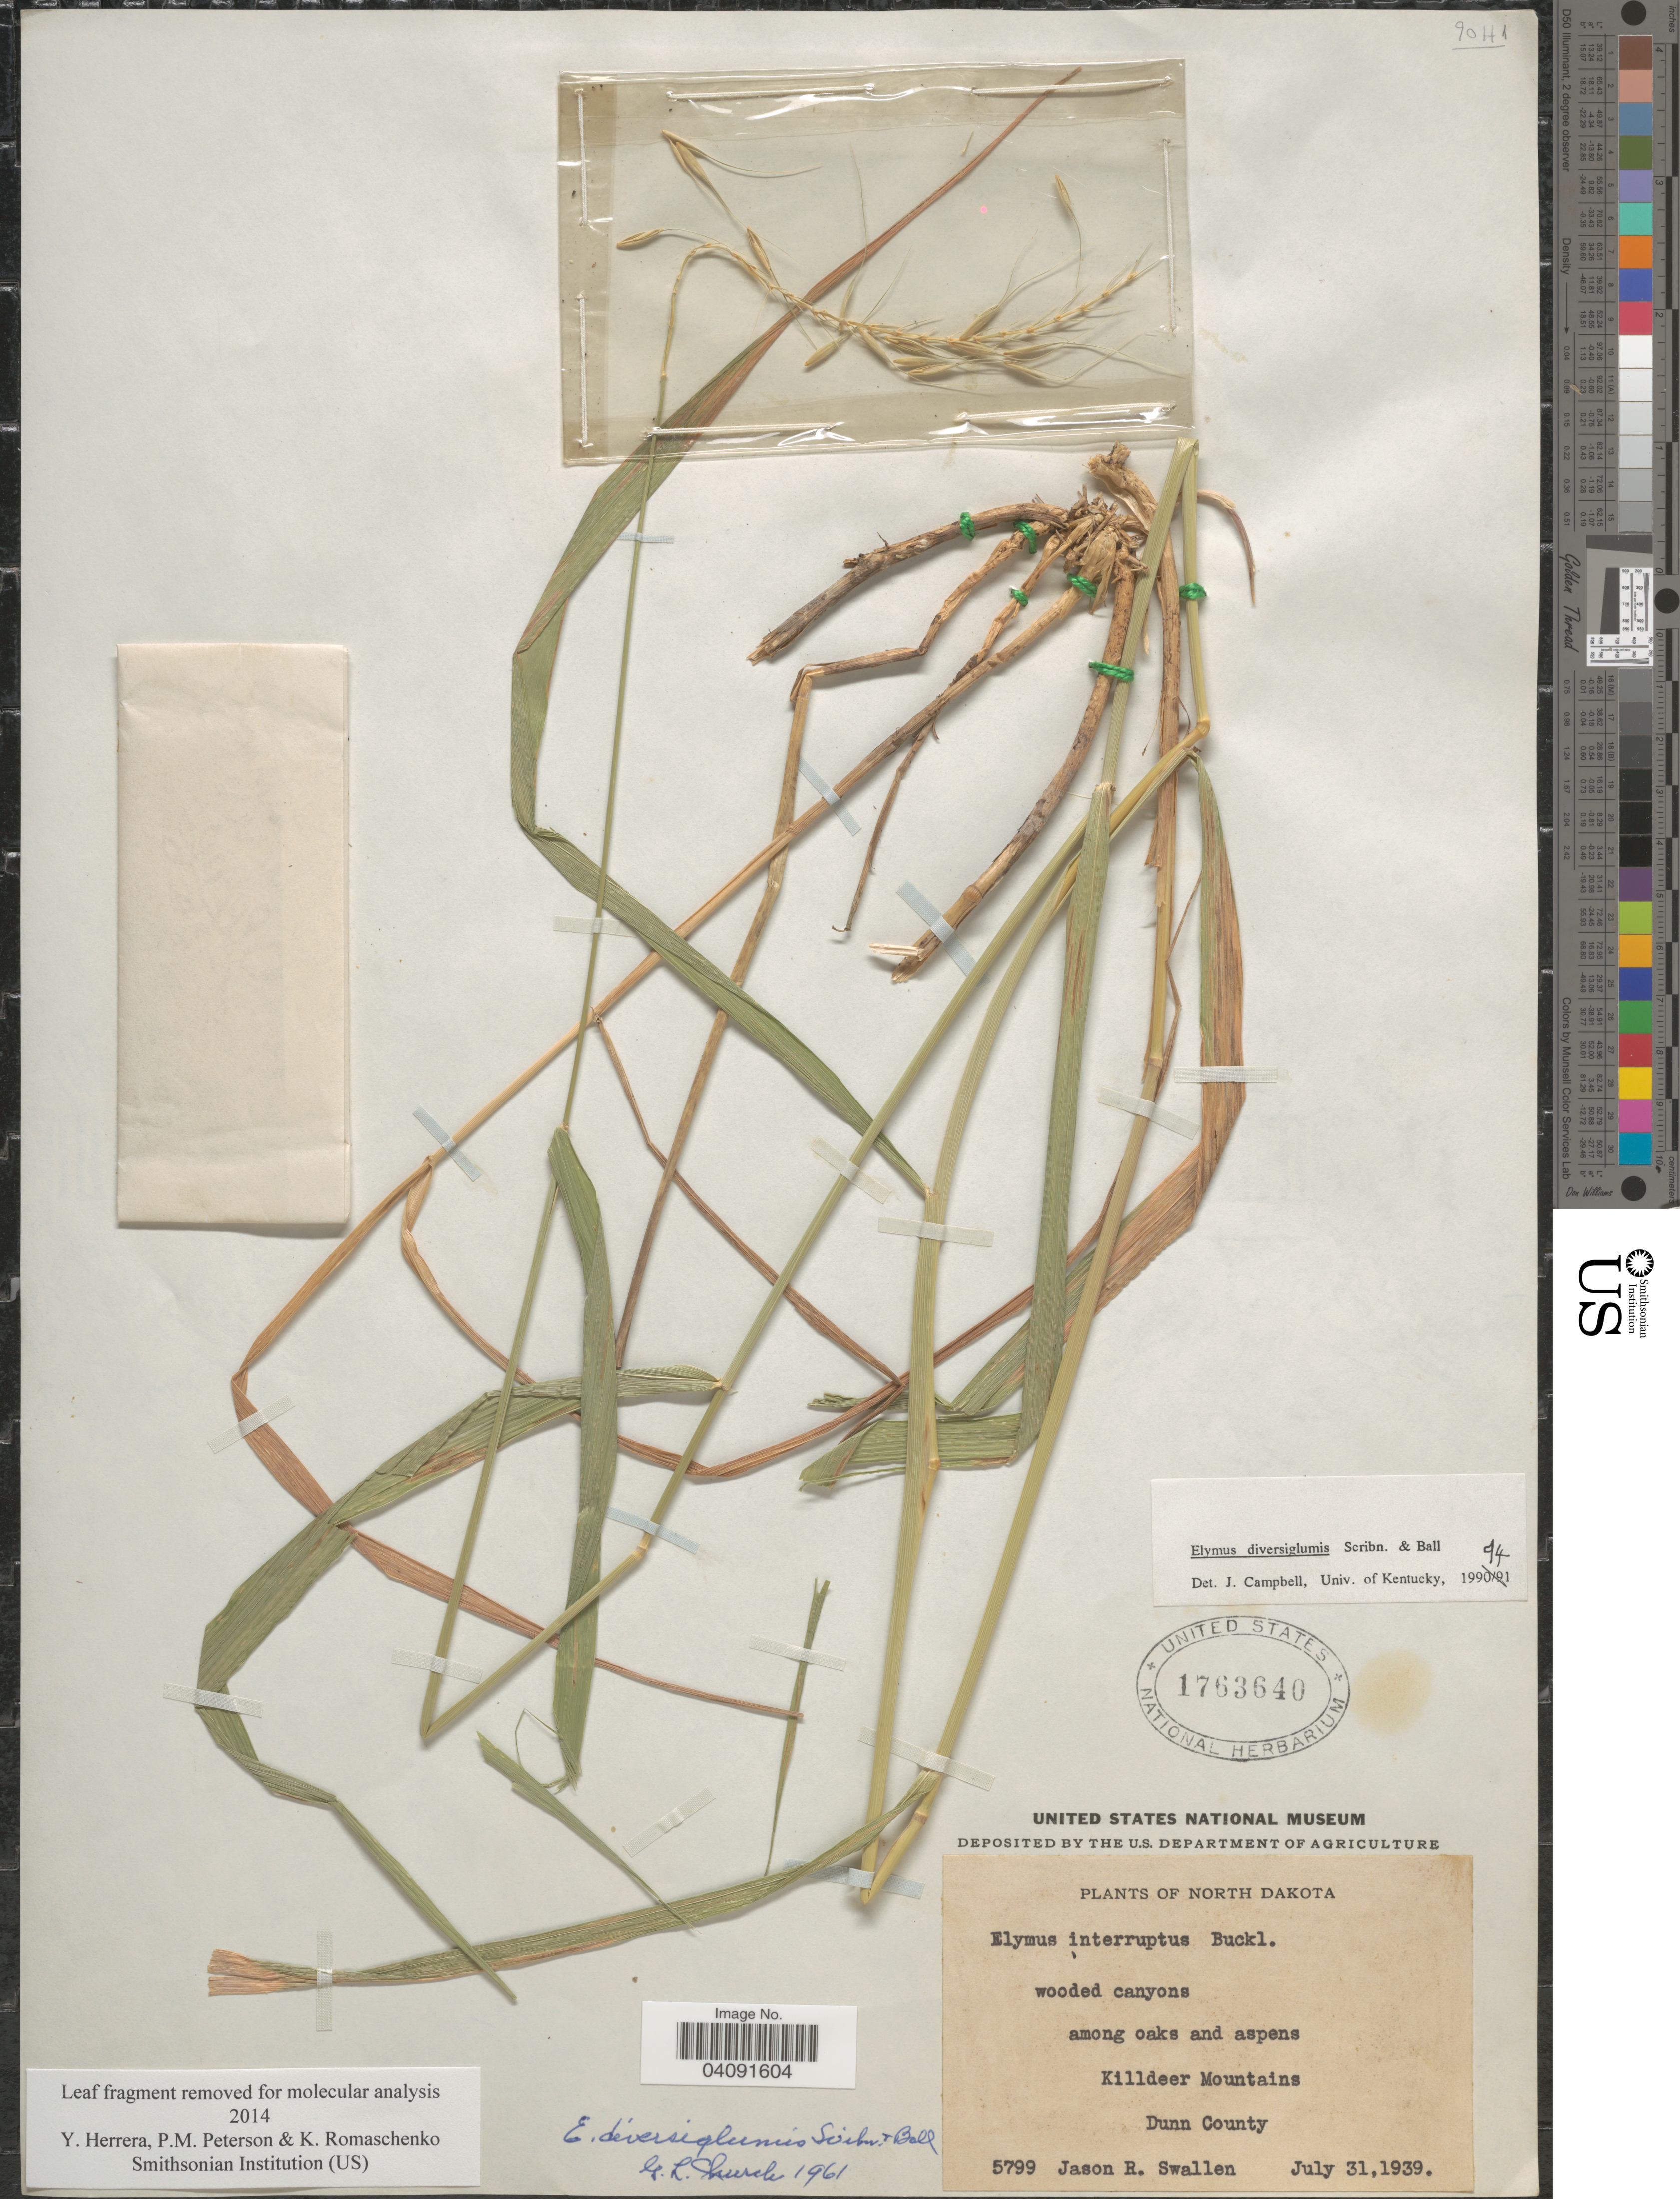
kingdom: Plantae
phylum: Tracheophyta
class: Liliopsida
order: Poales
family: Poaceae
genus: Elymus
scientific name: Elymus diversiglumis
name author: Scribn. & C.R. Ball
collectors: J. R. Swallen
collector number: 5799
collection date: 1939-07-31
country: United States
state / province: North Dakota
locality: Wooded canons among oaks and aspens. Killdeer Mountains. Dunn County.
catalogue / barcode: US 1763640